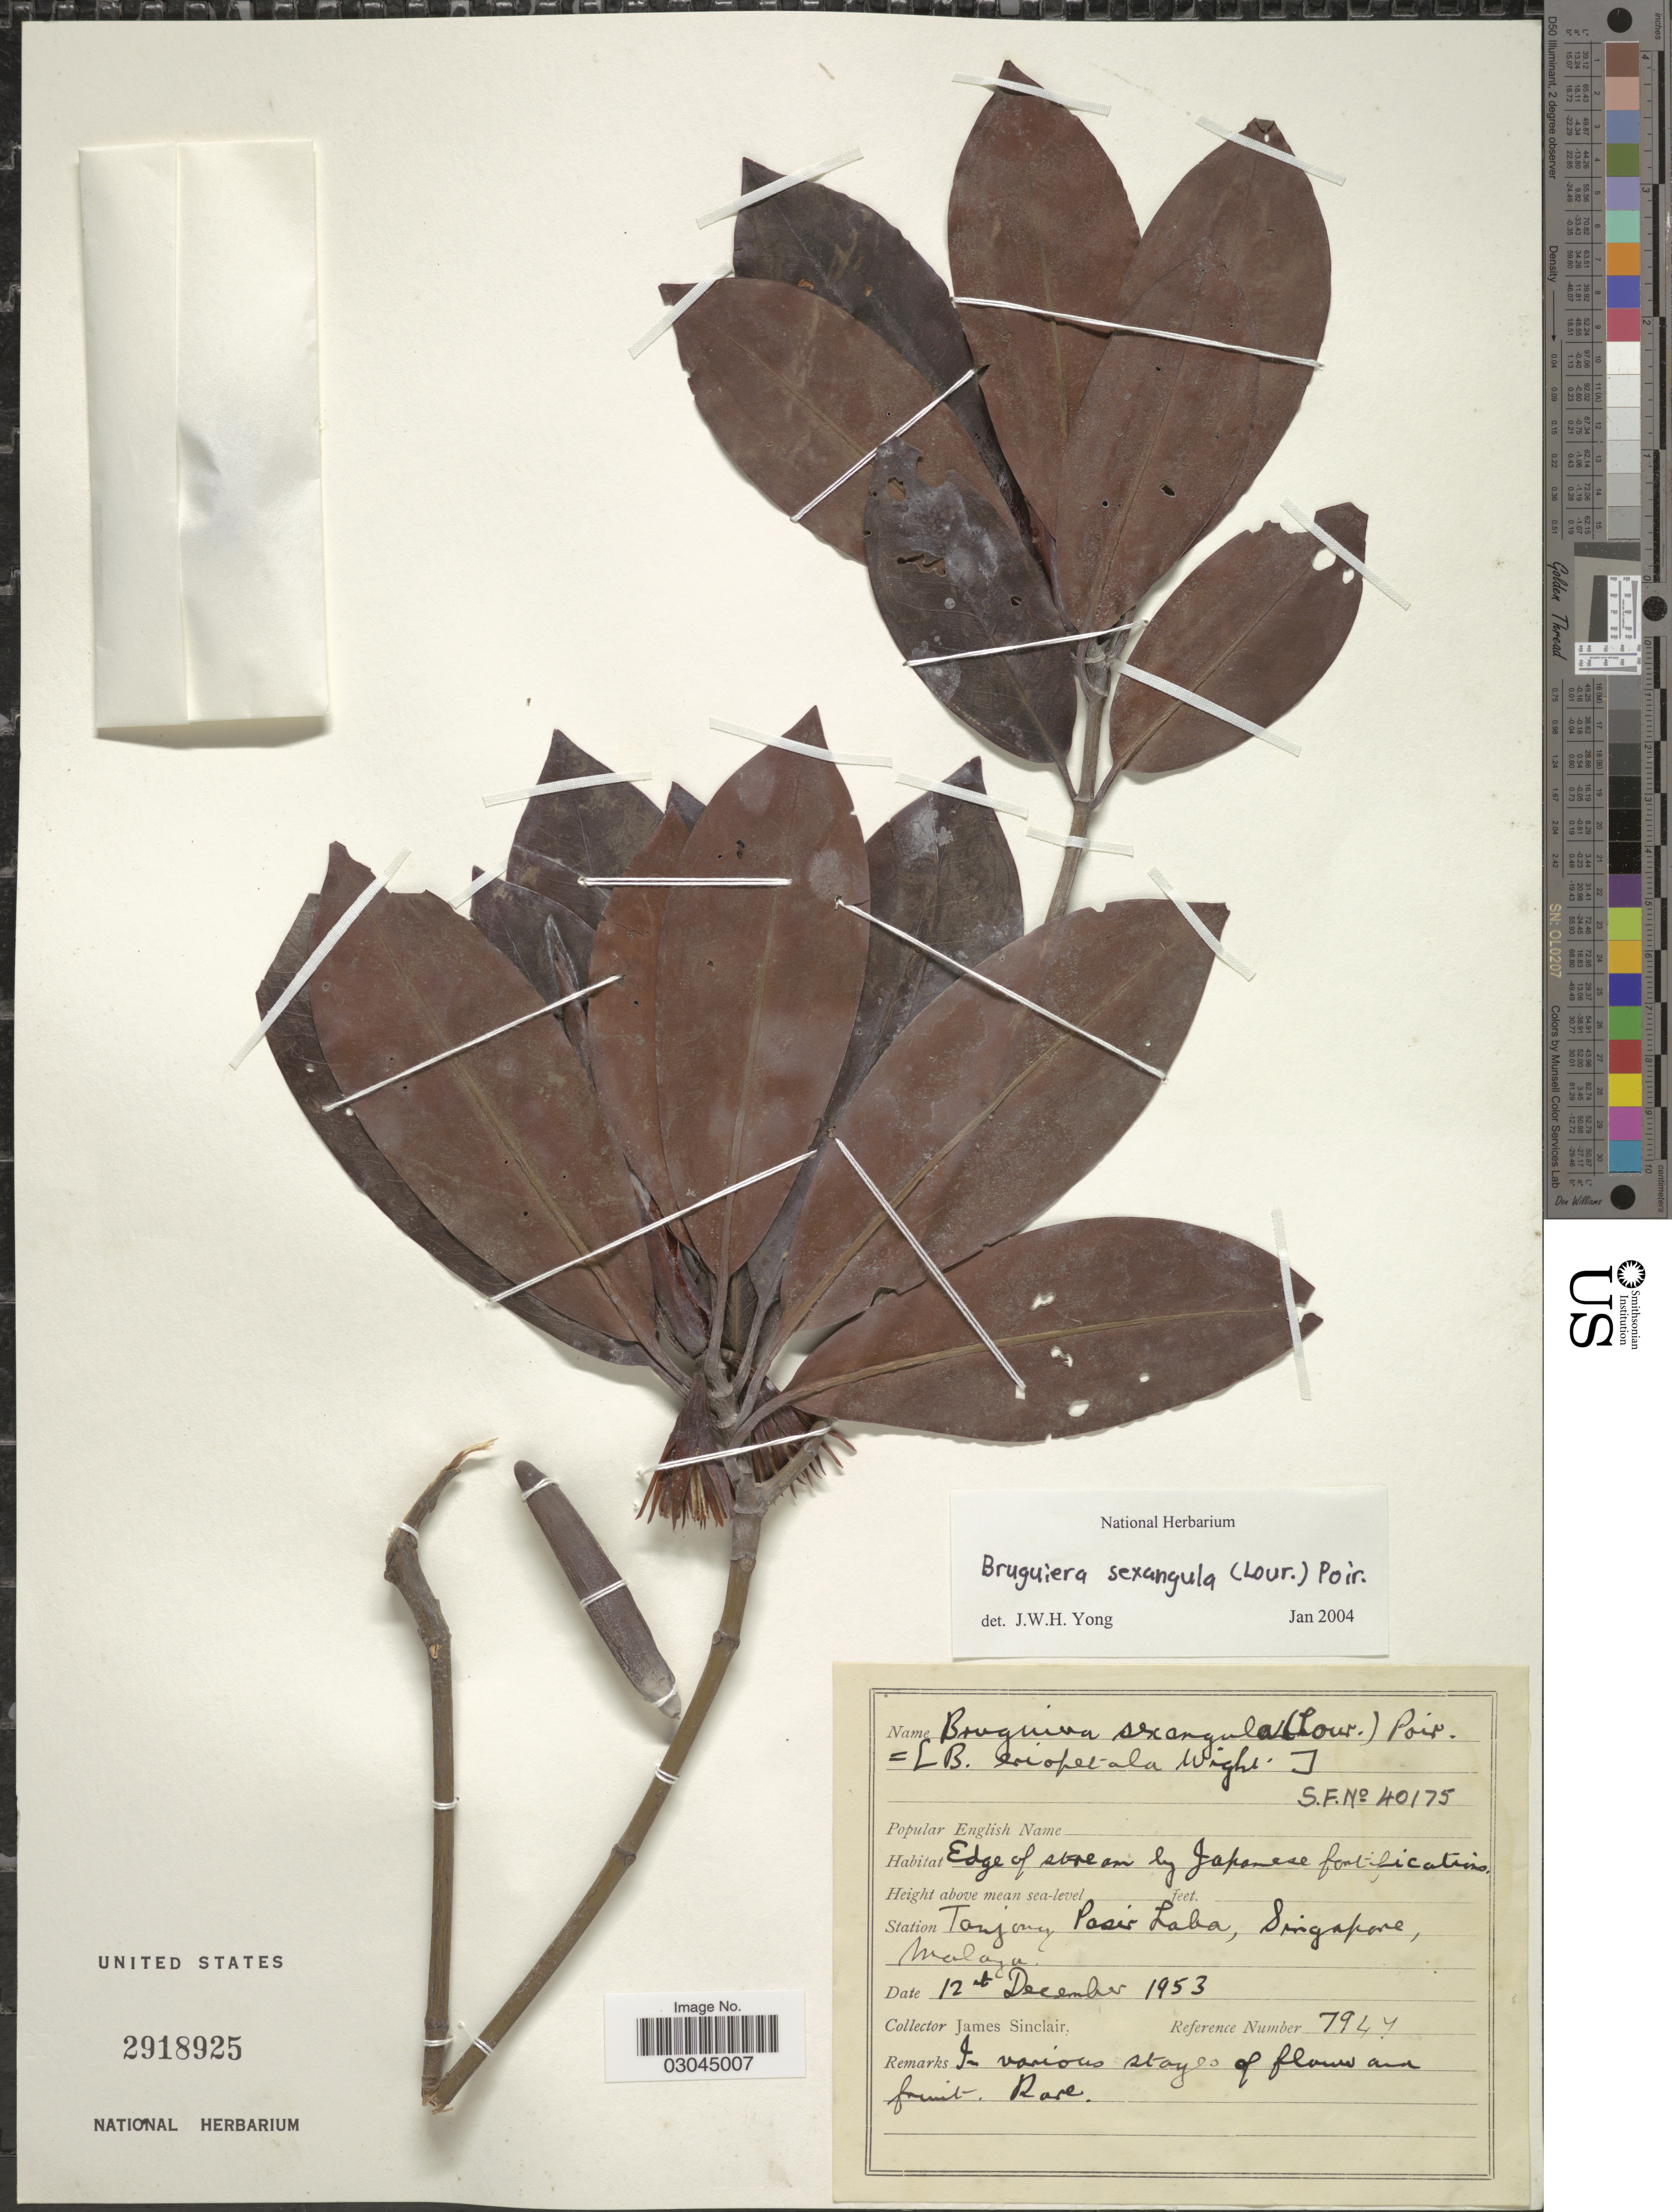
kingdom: Plantae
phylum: Tracheophyta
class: Magnoliopsida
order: Malpighiales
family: Rhizophoraceae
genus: Bruguiera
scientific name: Bruguiera sexangula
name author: (Lour.) Poir.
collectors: J. Sinclair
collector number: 7947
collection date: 1953-12-12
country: Singapore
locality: Station, Tanjong Pasir Laba, Singapore, Malaya.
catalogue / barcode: US 2918925